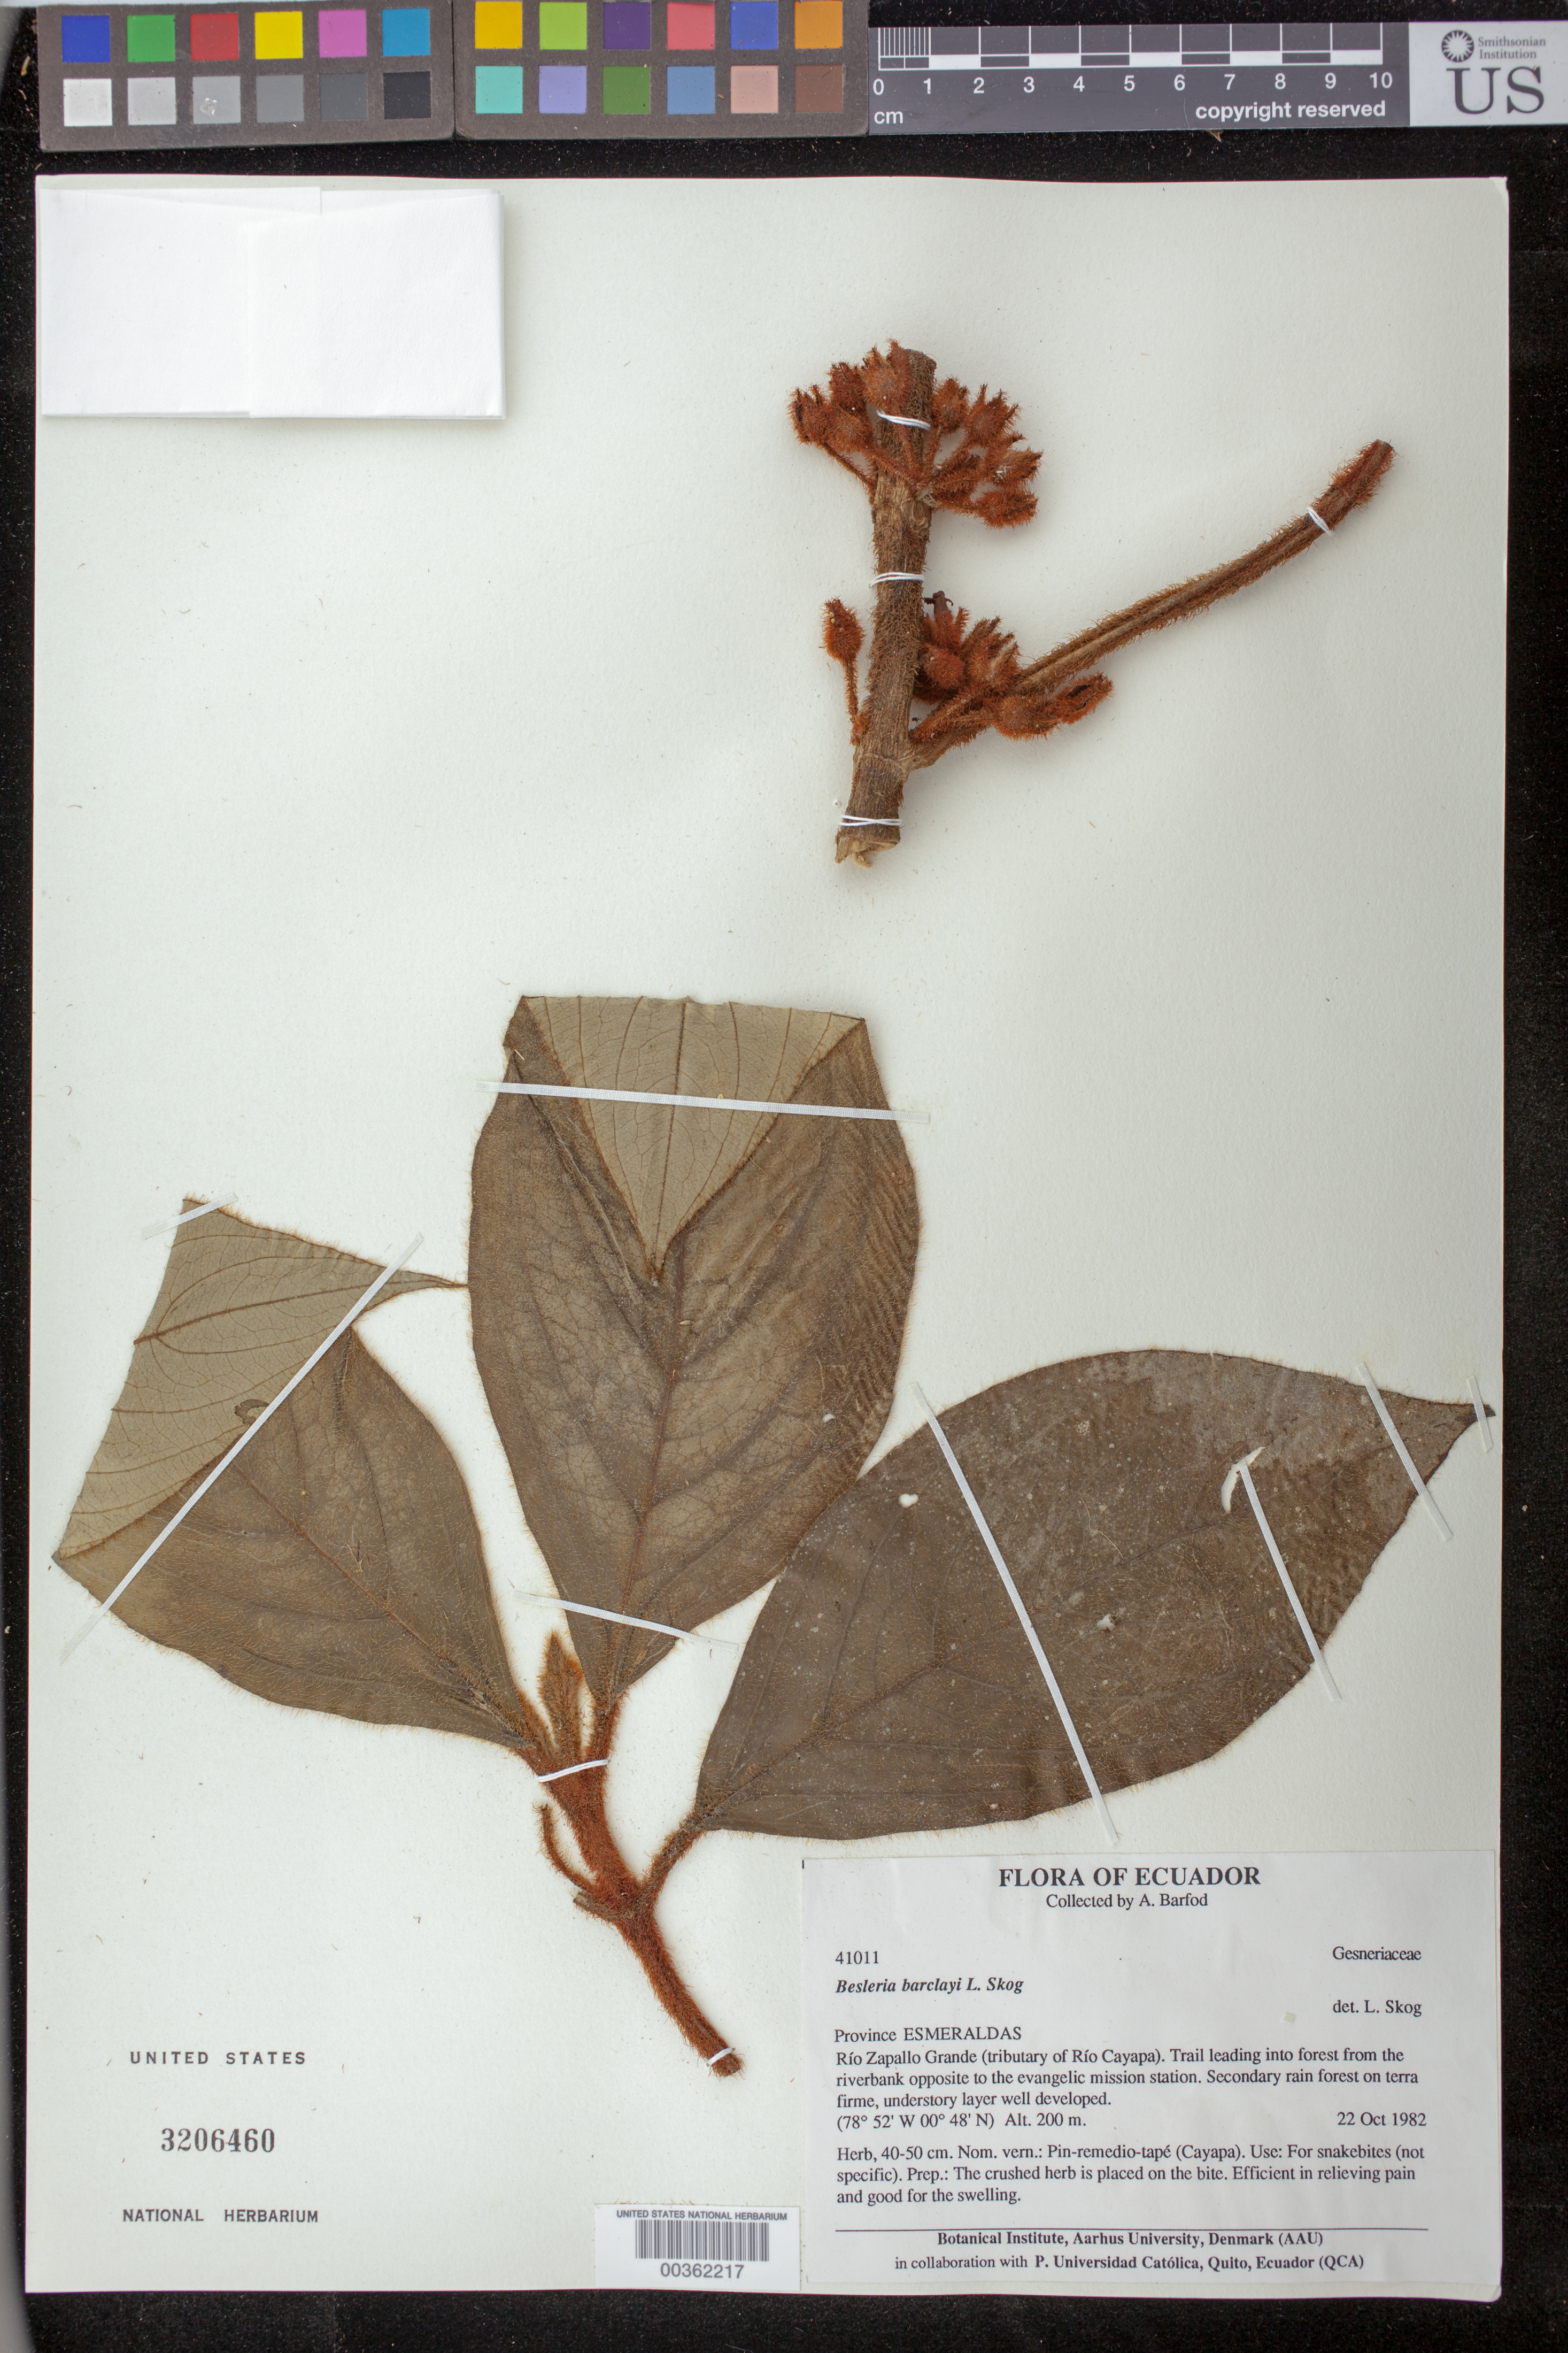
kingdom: Plantae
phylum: Tracheophyta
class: Magnoliopsida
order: Lamiales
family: Gesneriaceae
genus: Besleria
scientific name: Besleria barclayi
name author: L.E. Skog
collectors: A. Barfod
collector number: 41011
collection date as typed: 22 Oct 1982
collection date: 1982-10-22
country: Ecuador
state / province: Esmeraldas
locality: Rio Zapallo Grande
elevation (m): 200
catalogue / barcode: US 3206460